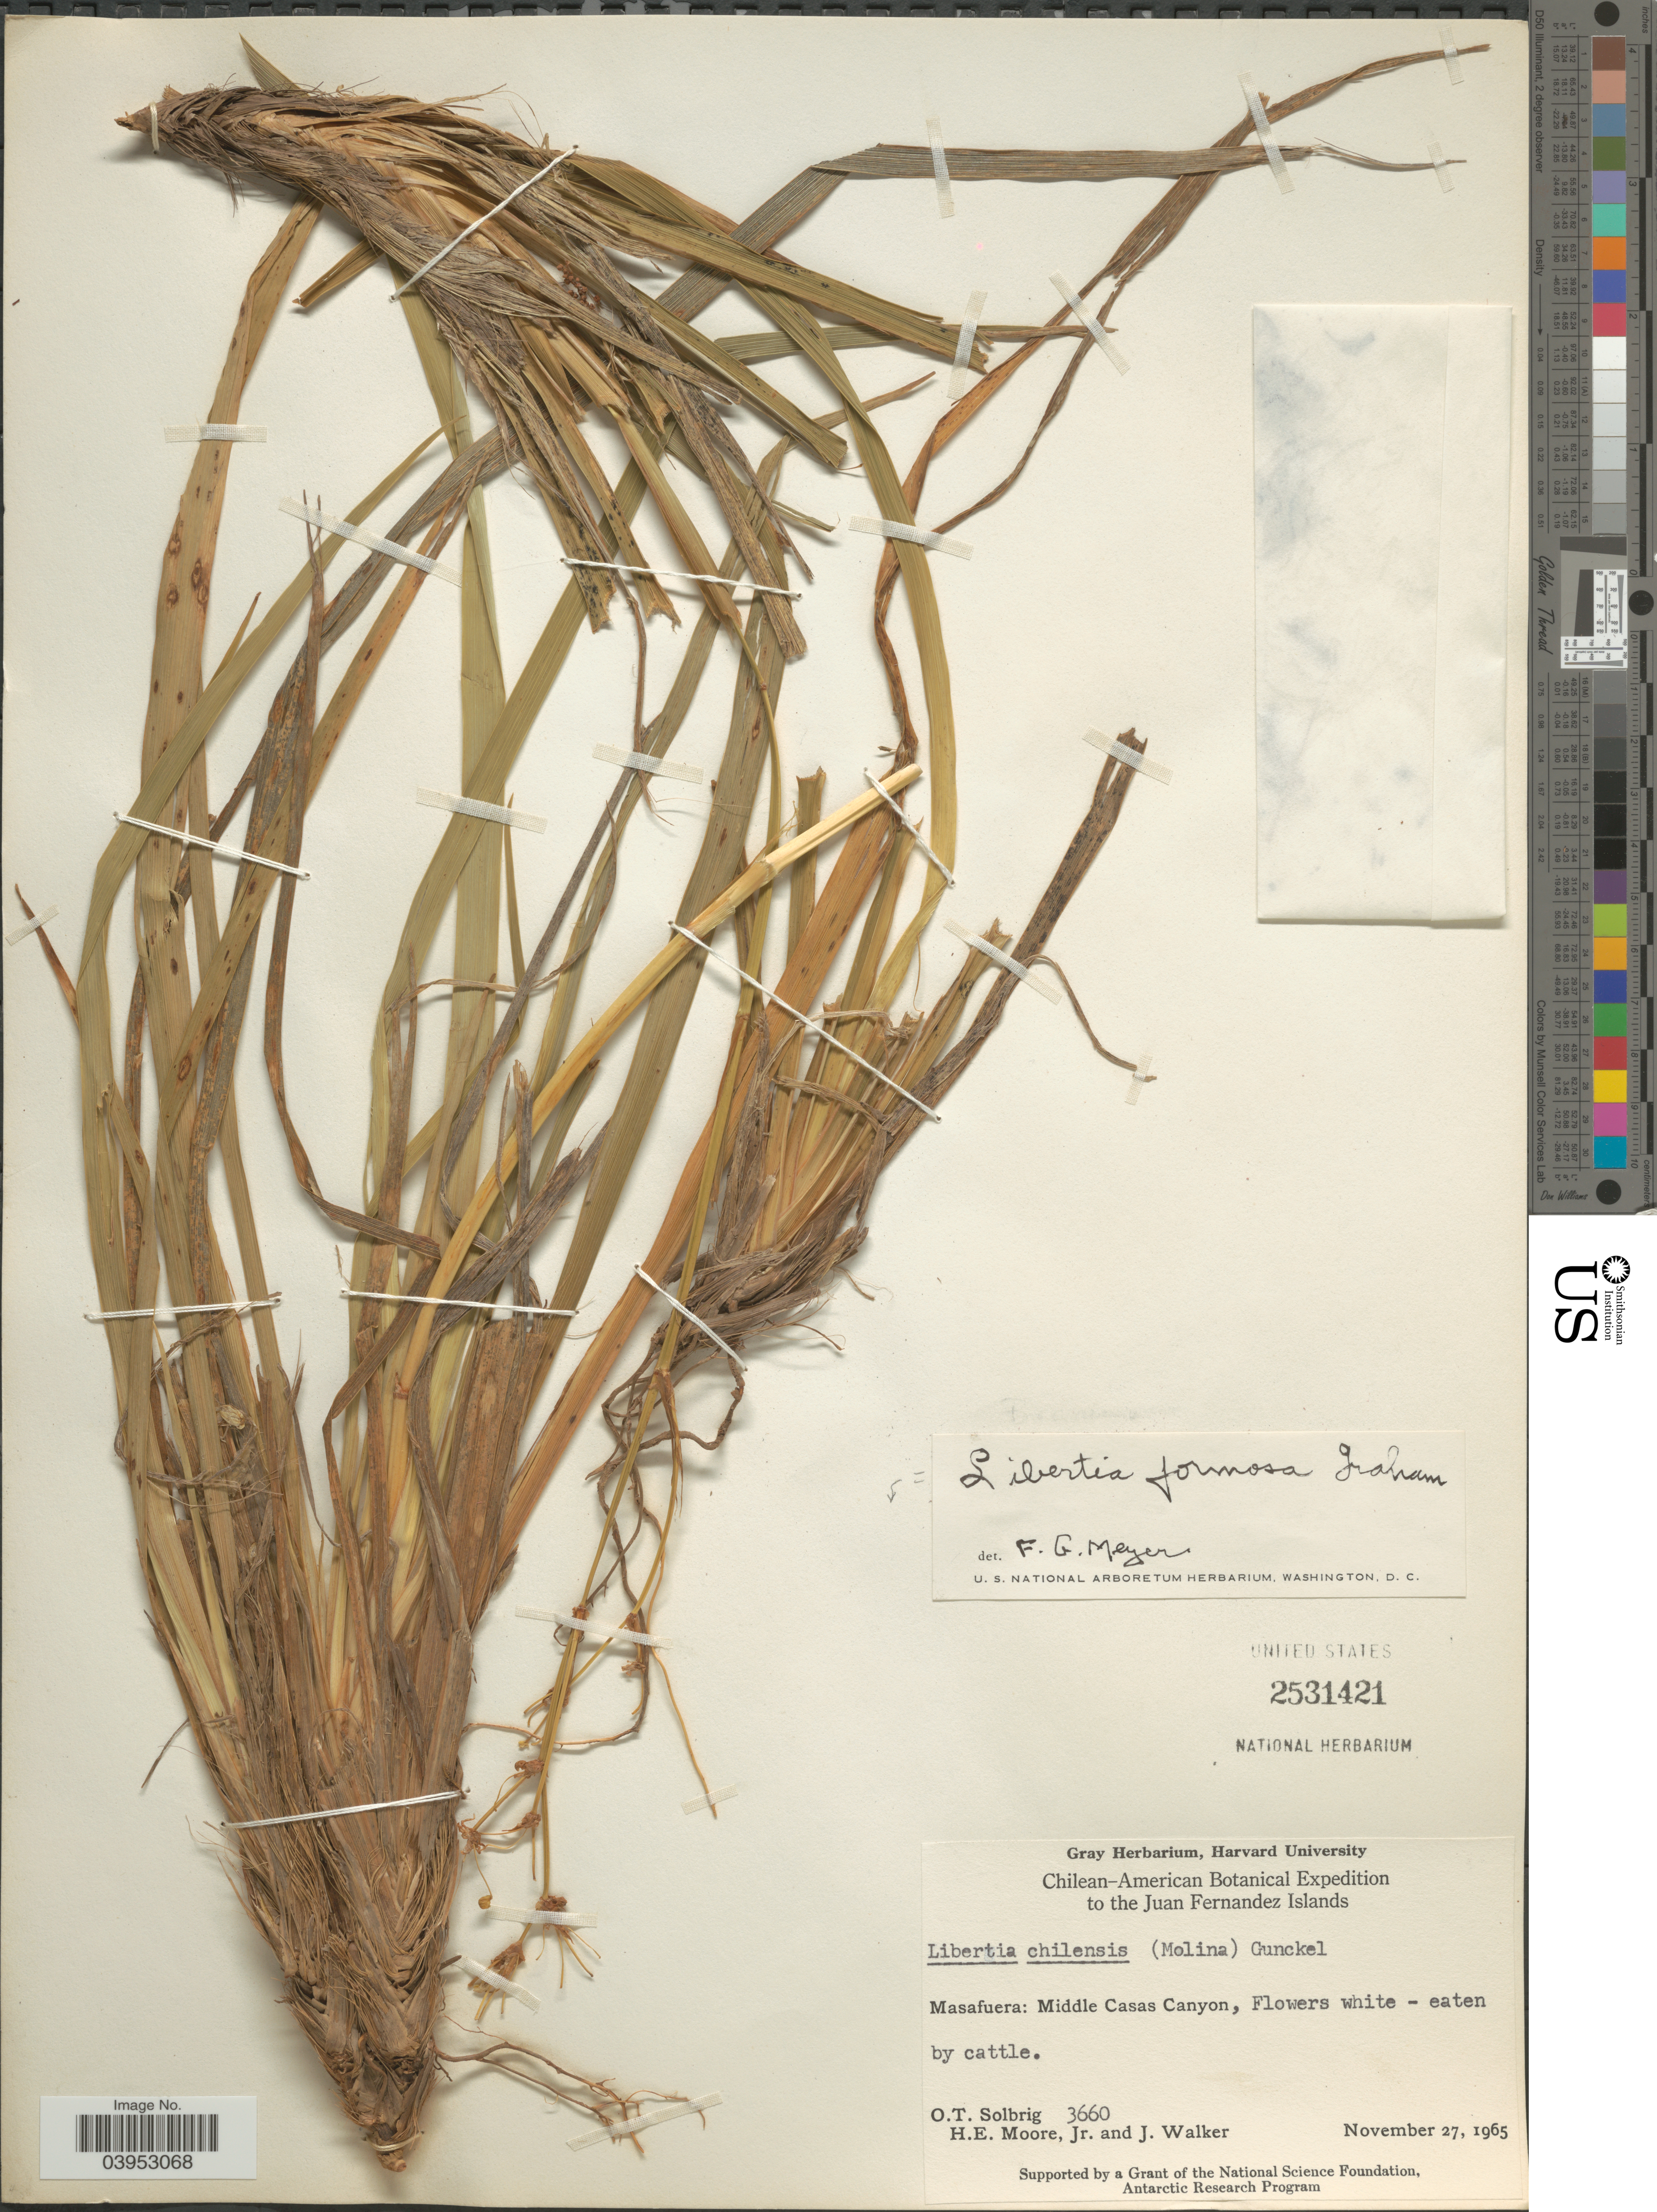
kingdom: Plantae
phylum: Tracheophyta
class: Liliopsida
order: Asparagales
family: Iridaceae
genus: Libertia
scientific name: Libertia chilensis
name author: (Molina) Gunckel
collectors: O. T. Solbrig, H. Moore & J. Walker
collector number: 3660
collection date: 1965-11-27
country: Chile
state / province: Valparaíso (V)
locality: Juan Fernandez Islands. Masafuera: Middle Casas Canyon.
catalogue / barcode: US 2531421